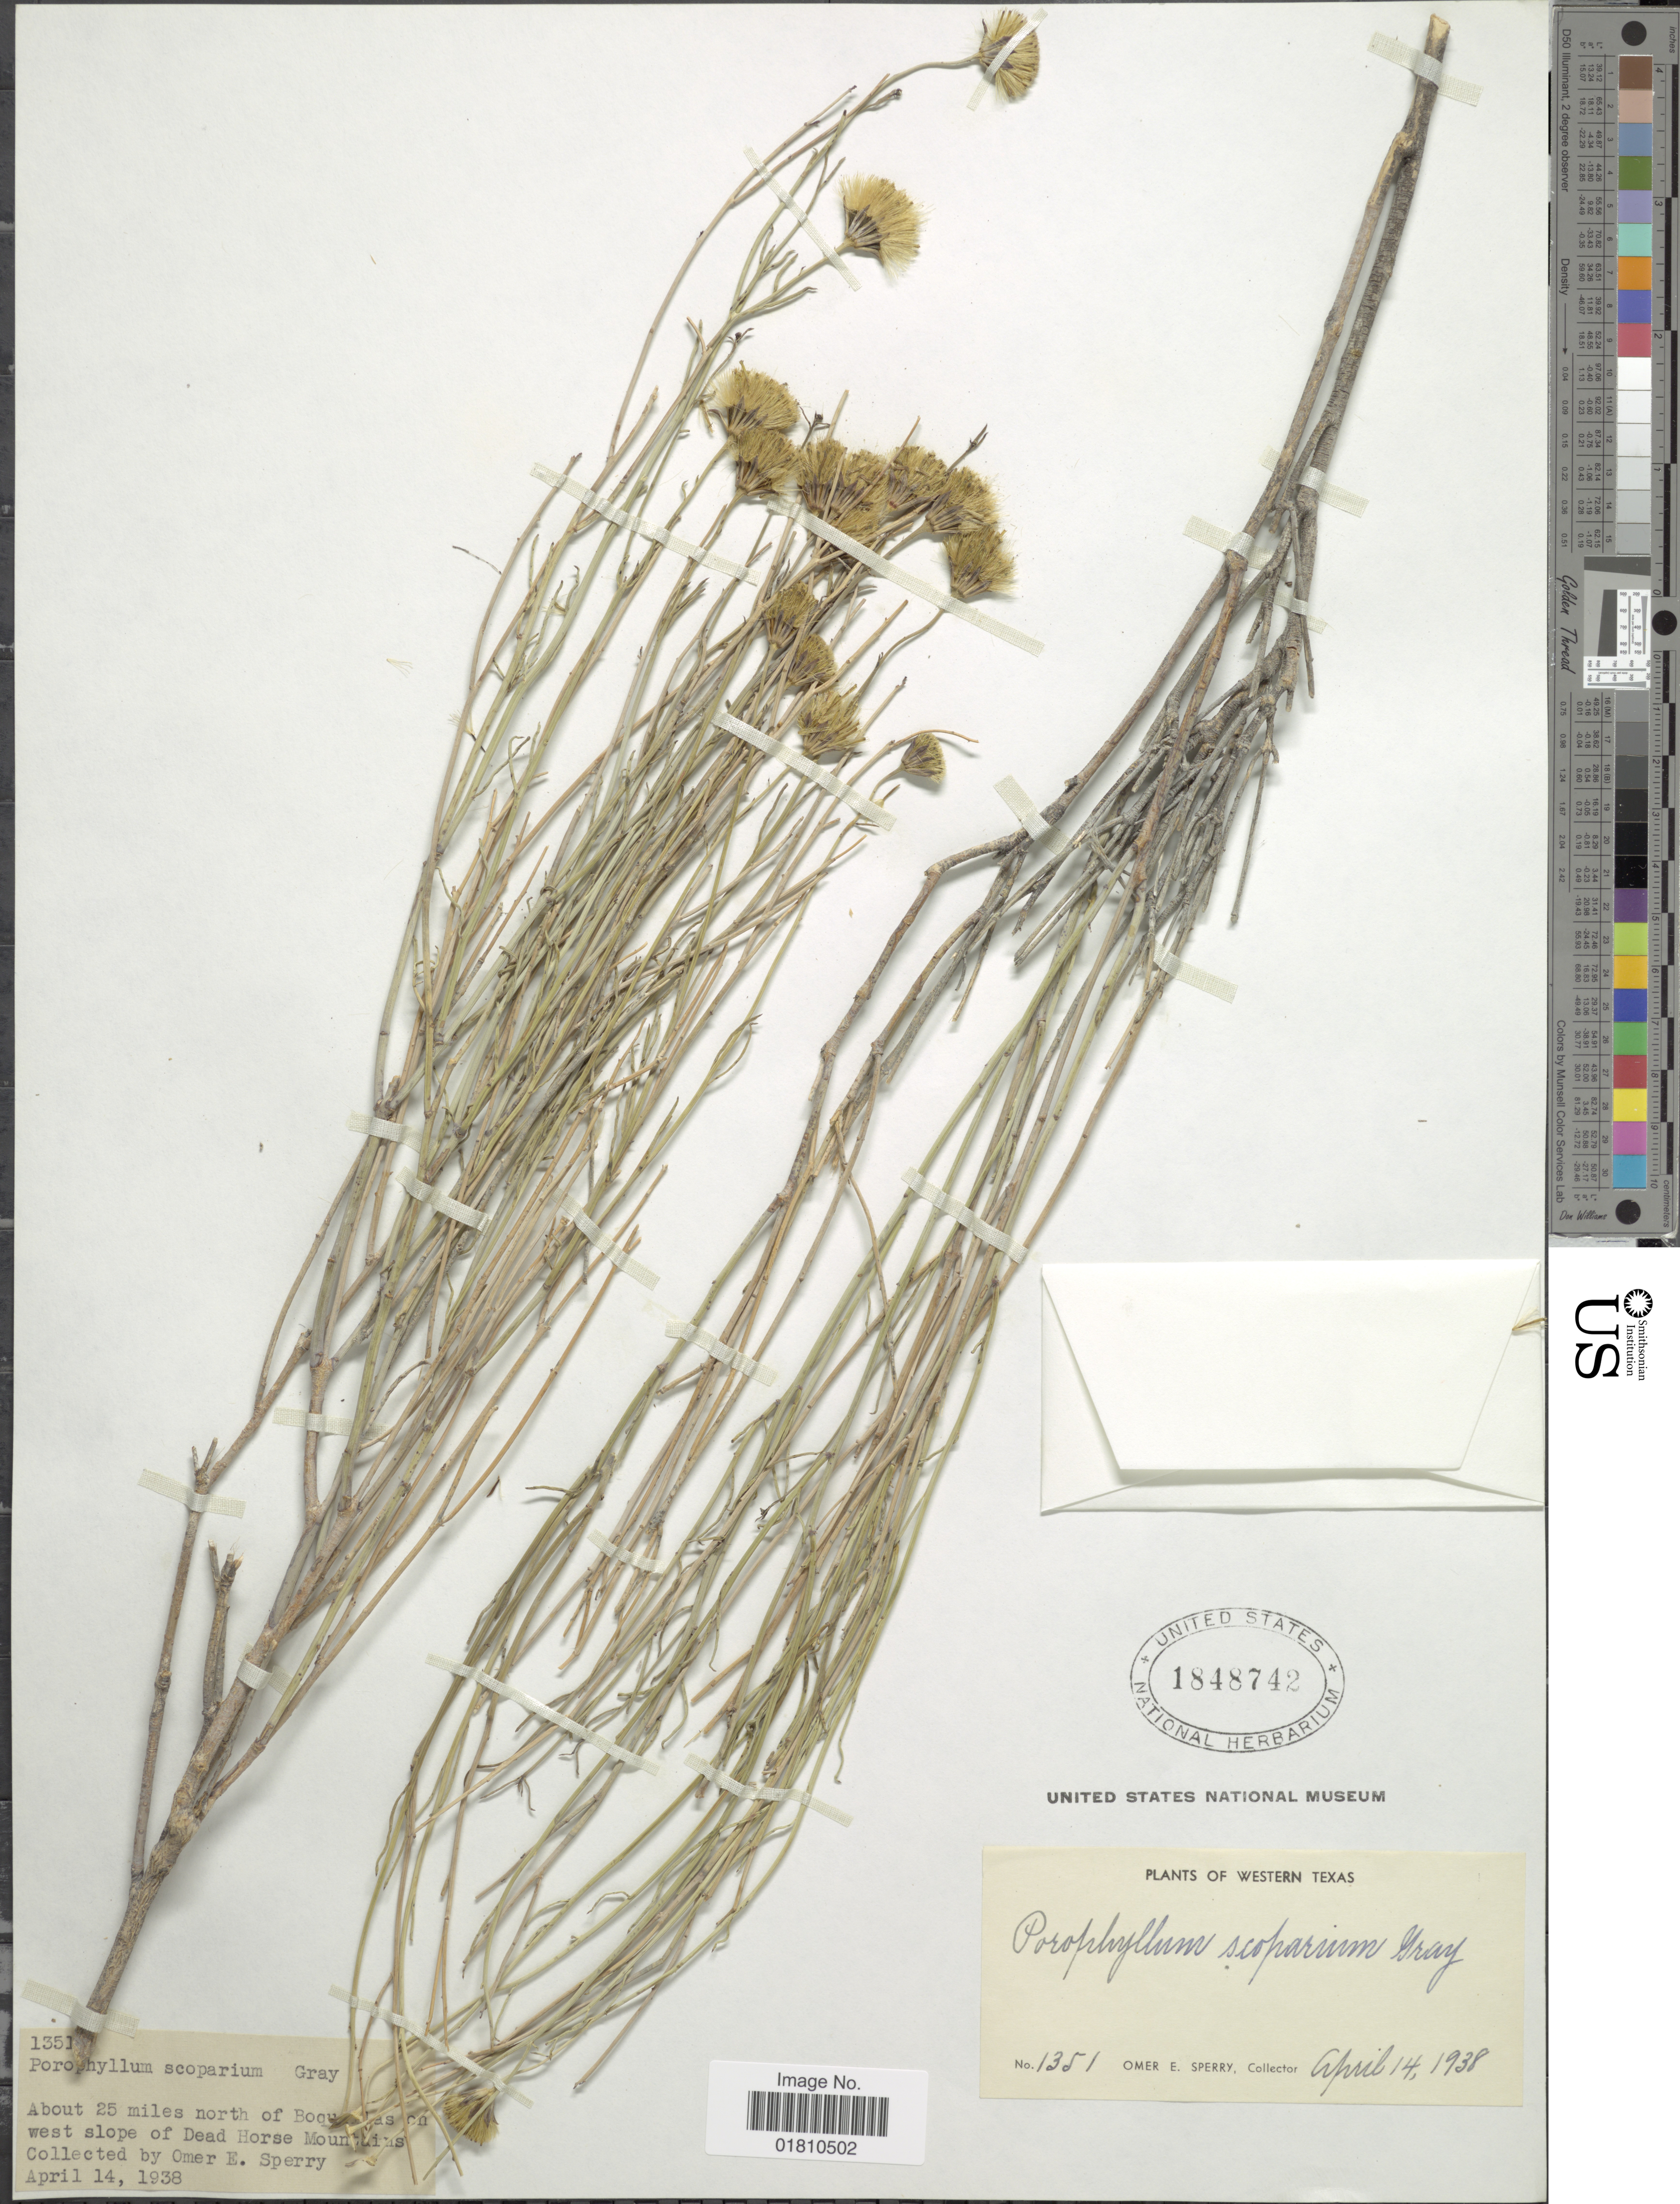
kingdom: Plantae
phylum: Tracheophyta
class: Magnoliopsida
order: Asterales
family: Asteraceae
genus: Porophyllum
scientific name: Porophyllum scoparium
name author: A. Gray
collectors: O. E. Sperry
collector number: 1351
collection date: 1938-04-14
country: United States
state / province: Texas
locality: Western Texas, about 25 miles north Boquelas on west slope of Dead Horse Mountains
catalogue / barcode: US 1848742